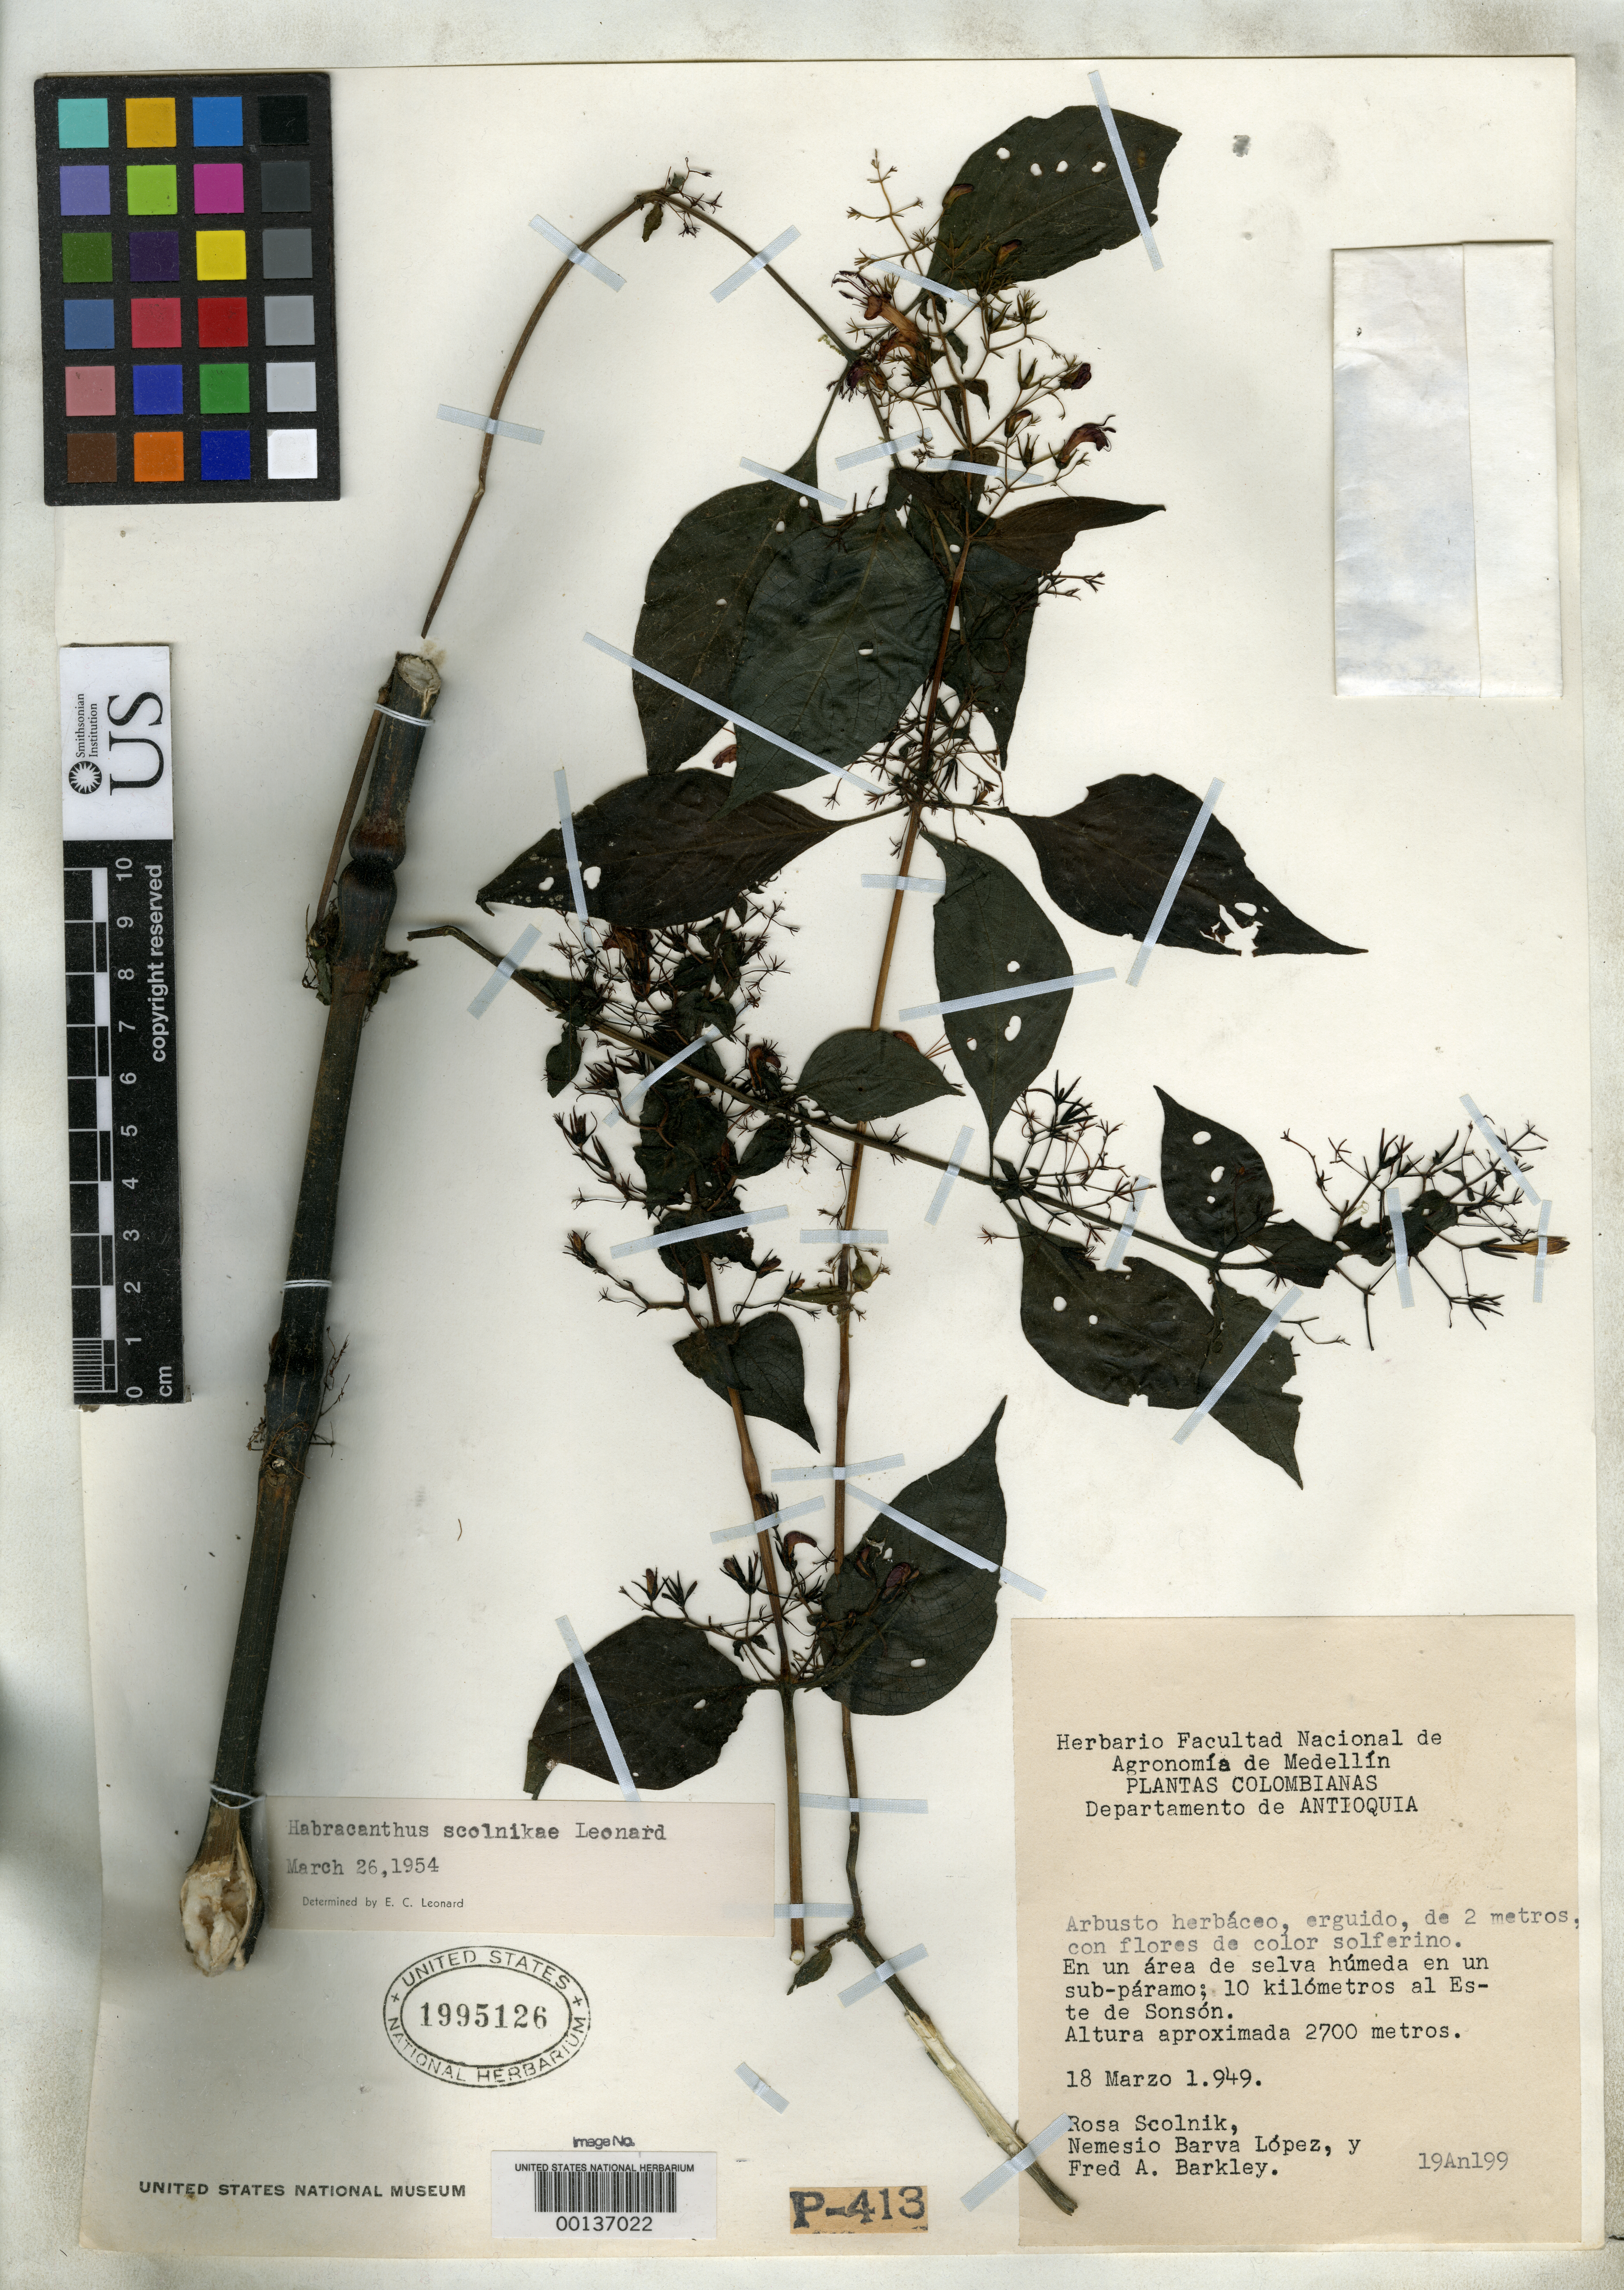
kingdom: Plantae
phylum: Tracheophyta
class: Magnoliopsida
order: Lamiales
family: Acanthaceae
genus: Habracanthus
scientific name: Habracanthus scolnikae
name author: Leonard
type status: Holotype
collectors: R. Scolnik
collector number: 19 An. 199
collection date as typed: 18 Mar 1949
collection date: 1949-03-18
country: Colombia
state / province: Antioquia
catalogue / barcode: US 1995126